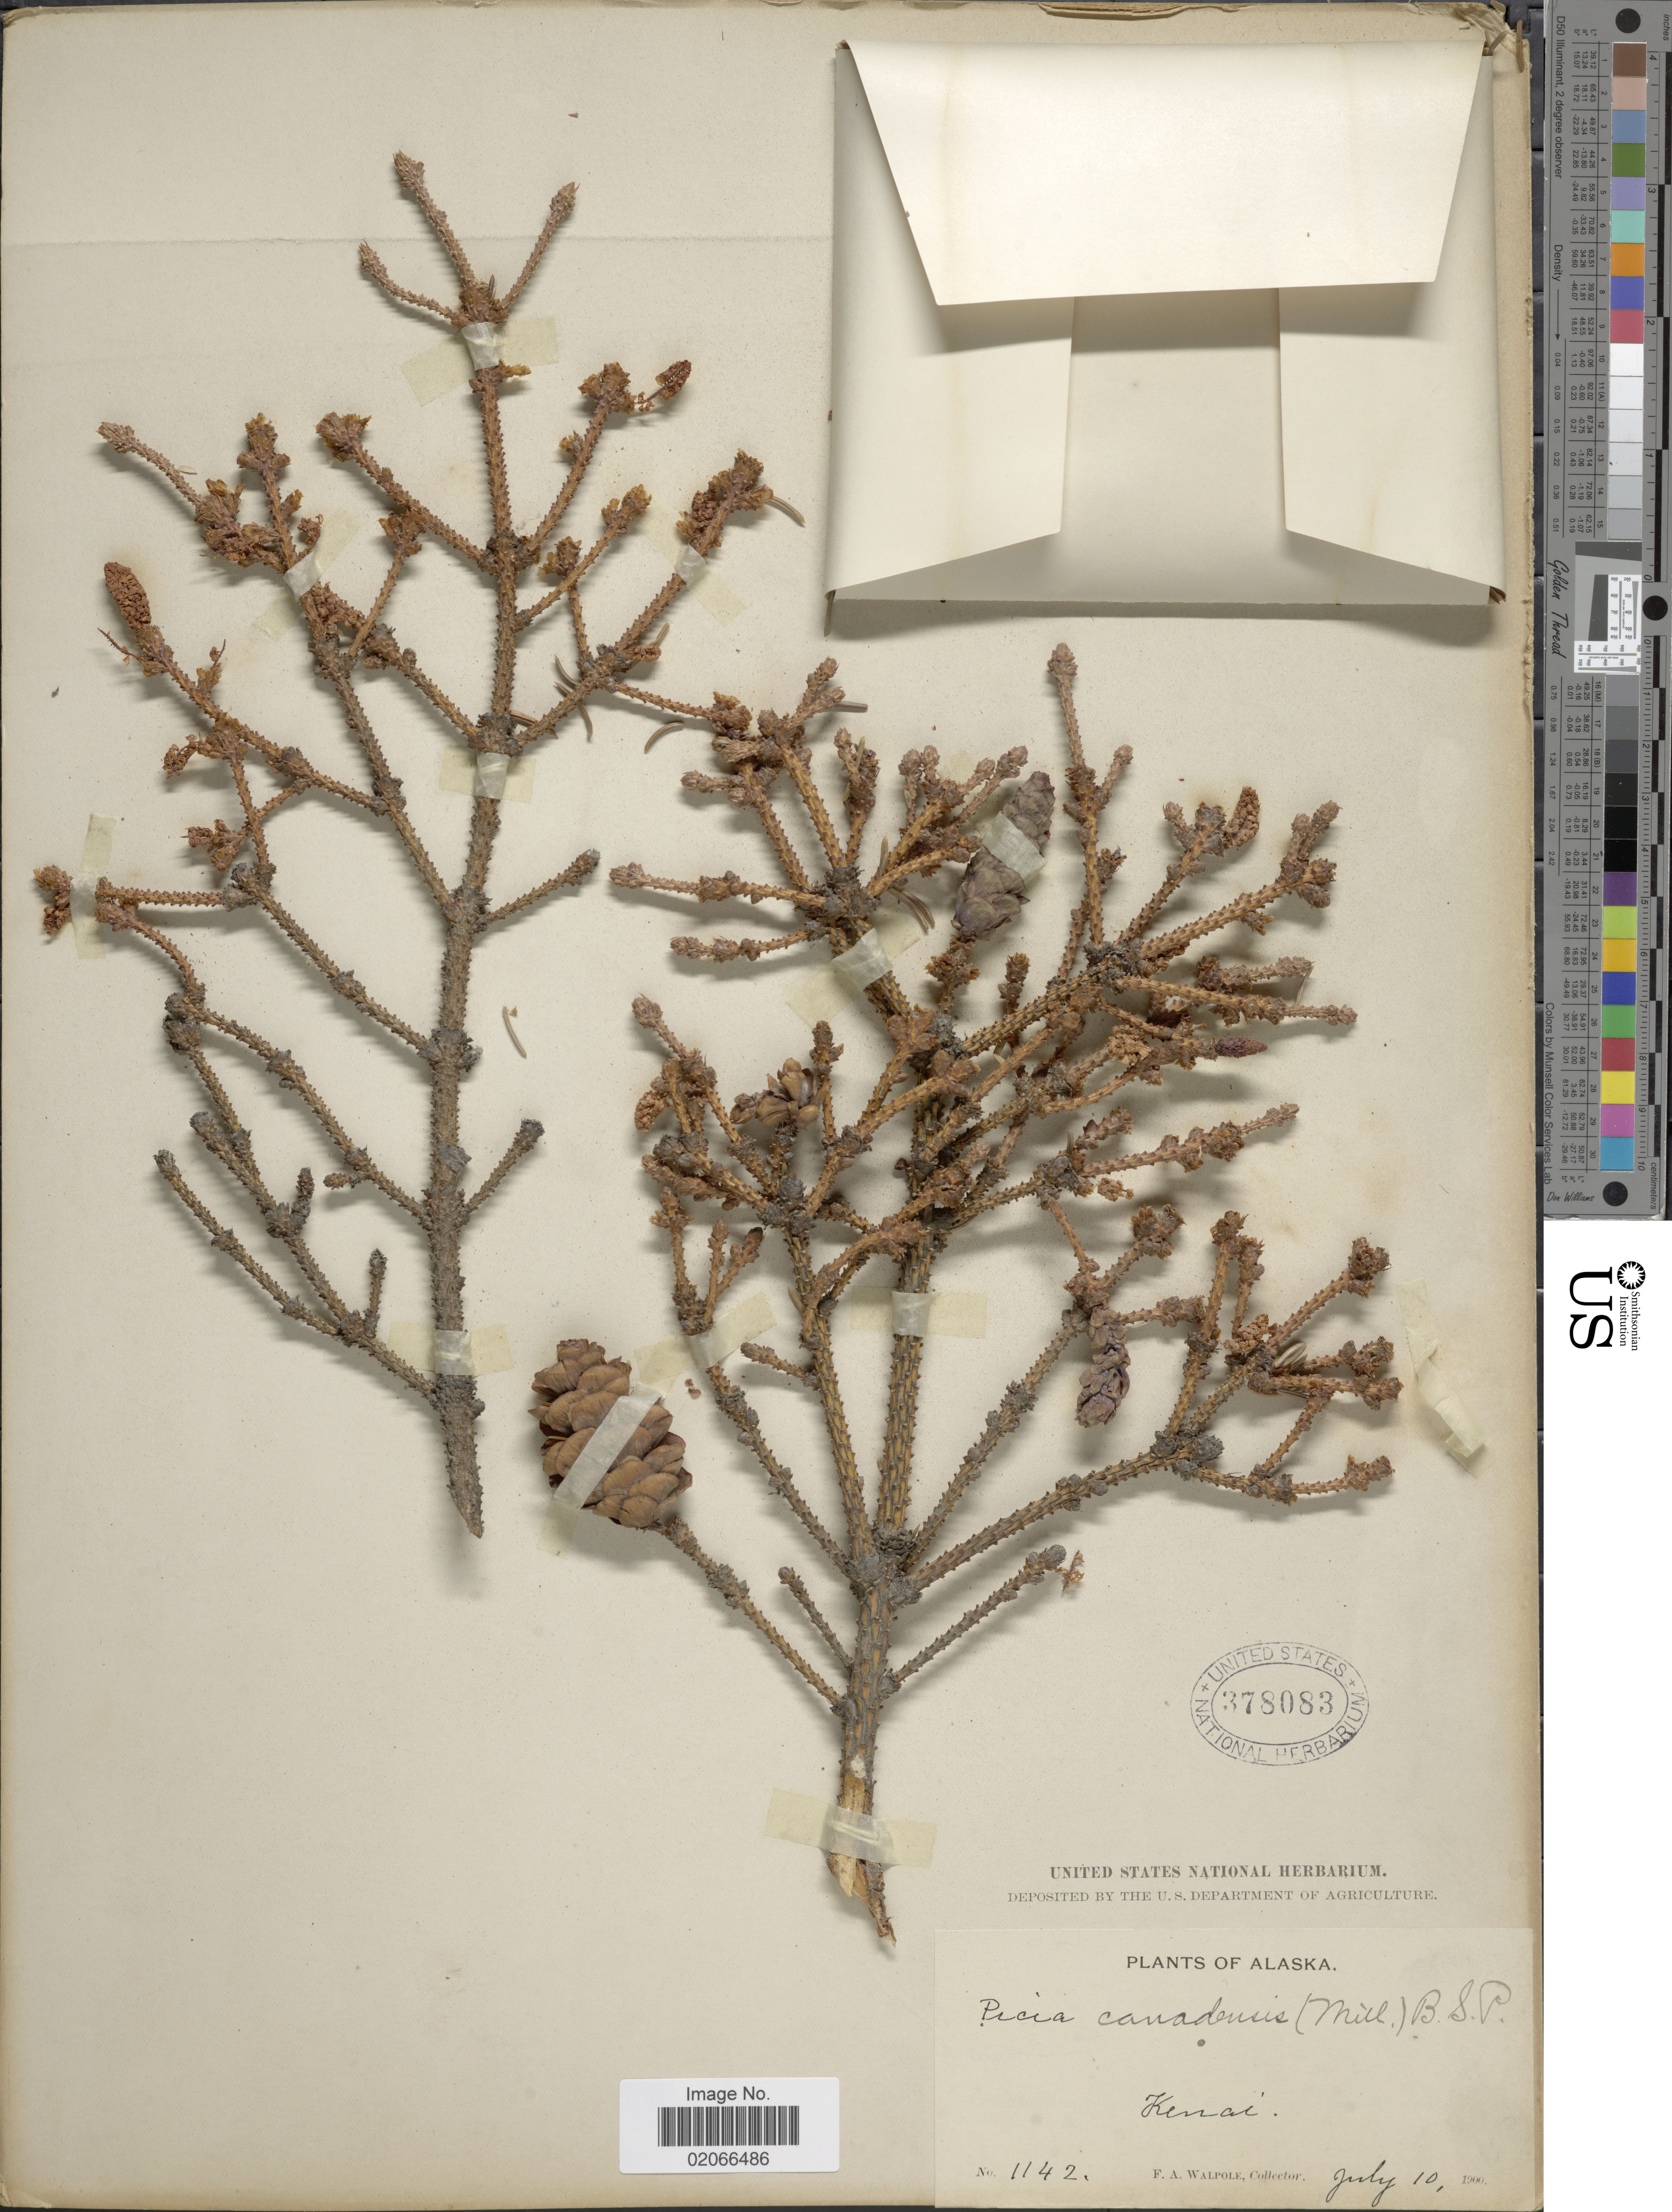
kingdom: Plantae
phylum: Tracheophyta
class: Pinopsida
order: Pinales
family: Pinaceae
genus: Picea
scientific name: Picea glauca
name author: (Moench) Voss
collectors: F. Walpole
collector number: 1142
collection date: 1900-07-10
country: United States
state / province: Alaska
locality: Kenai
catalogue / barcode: US 378083